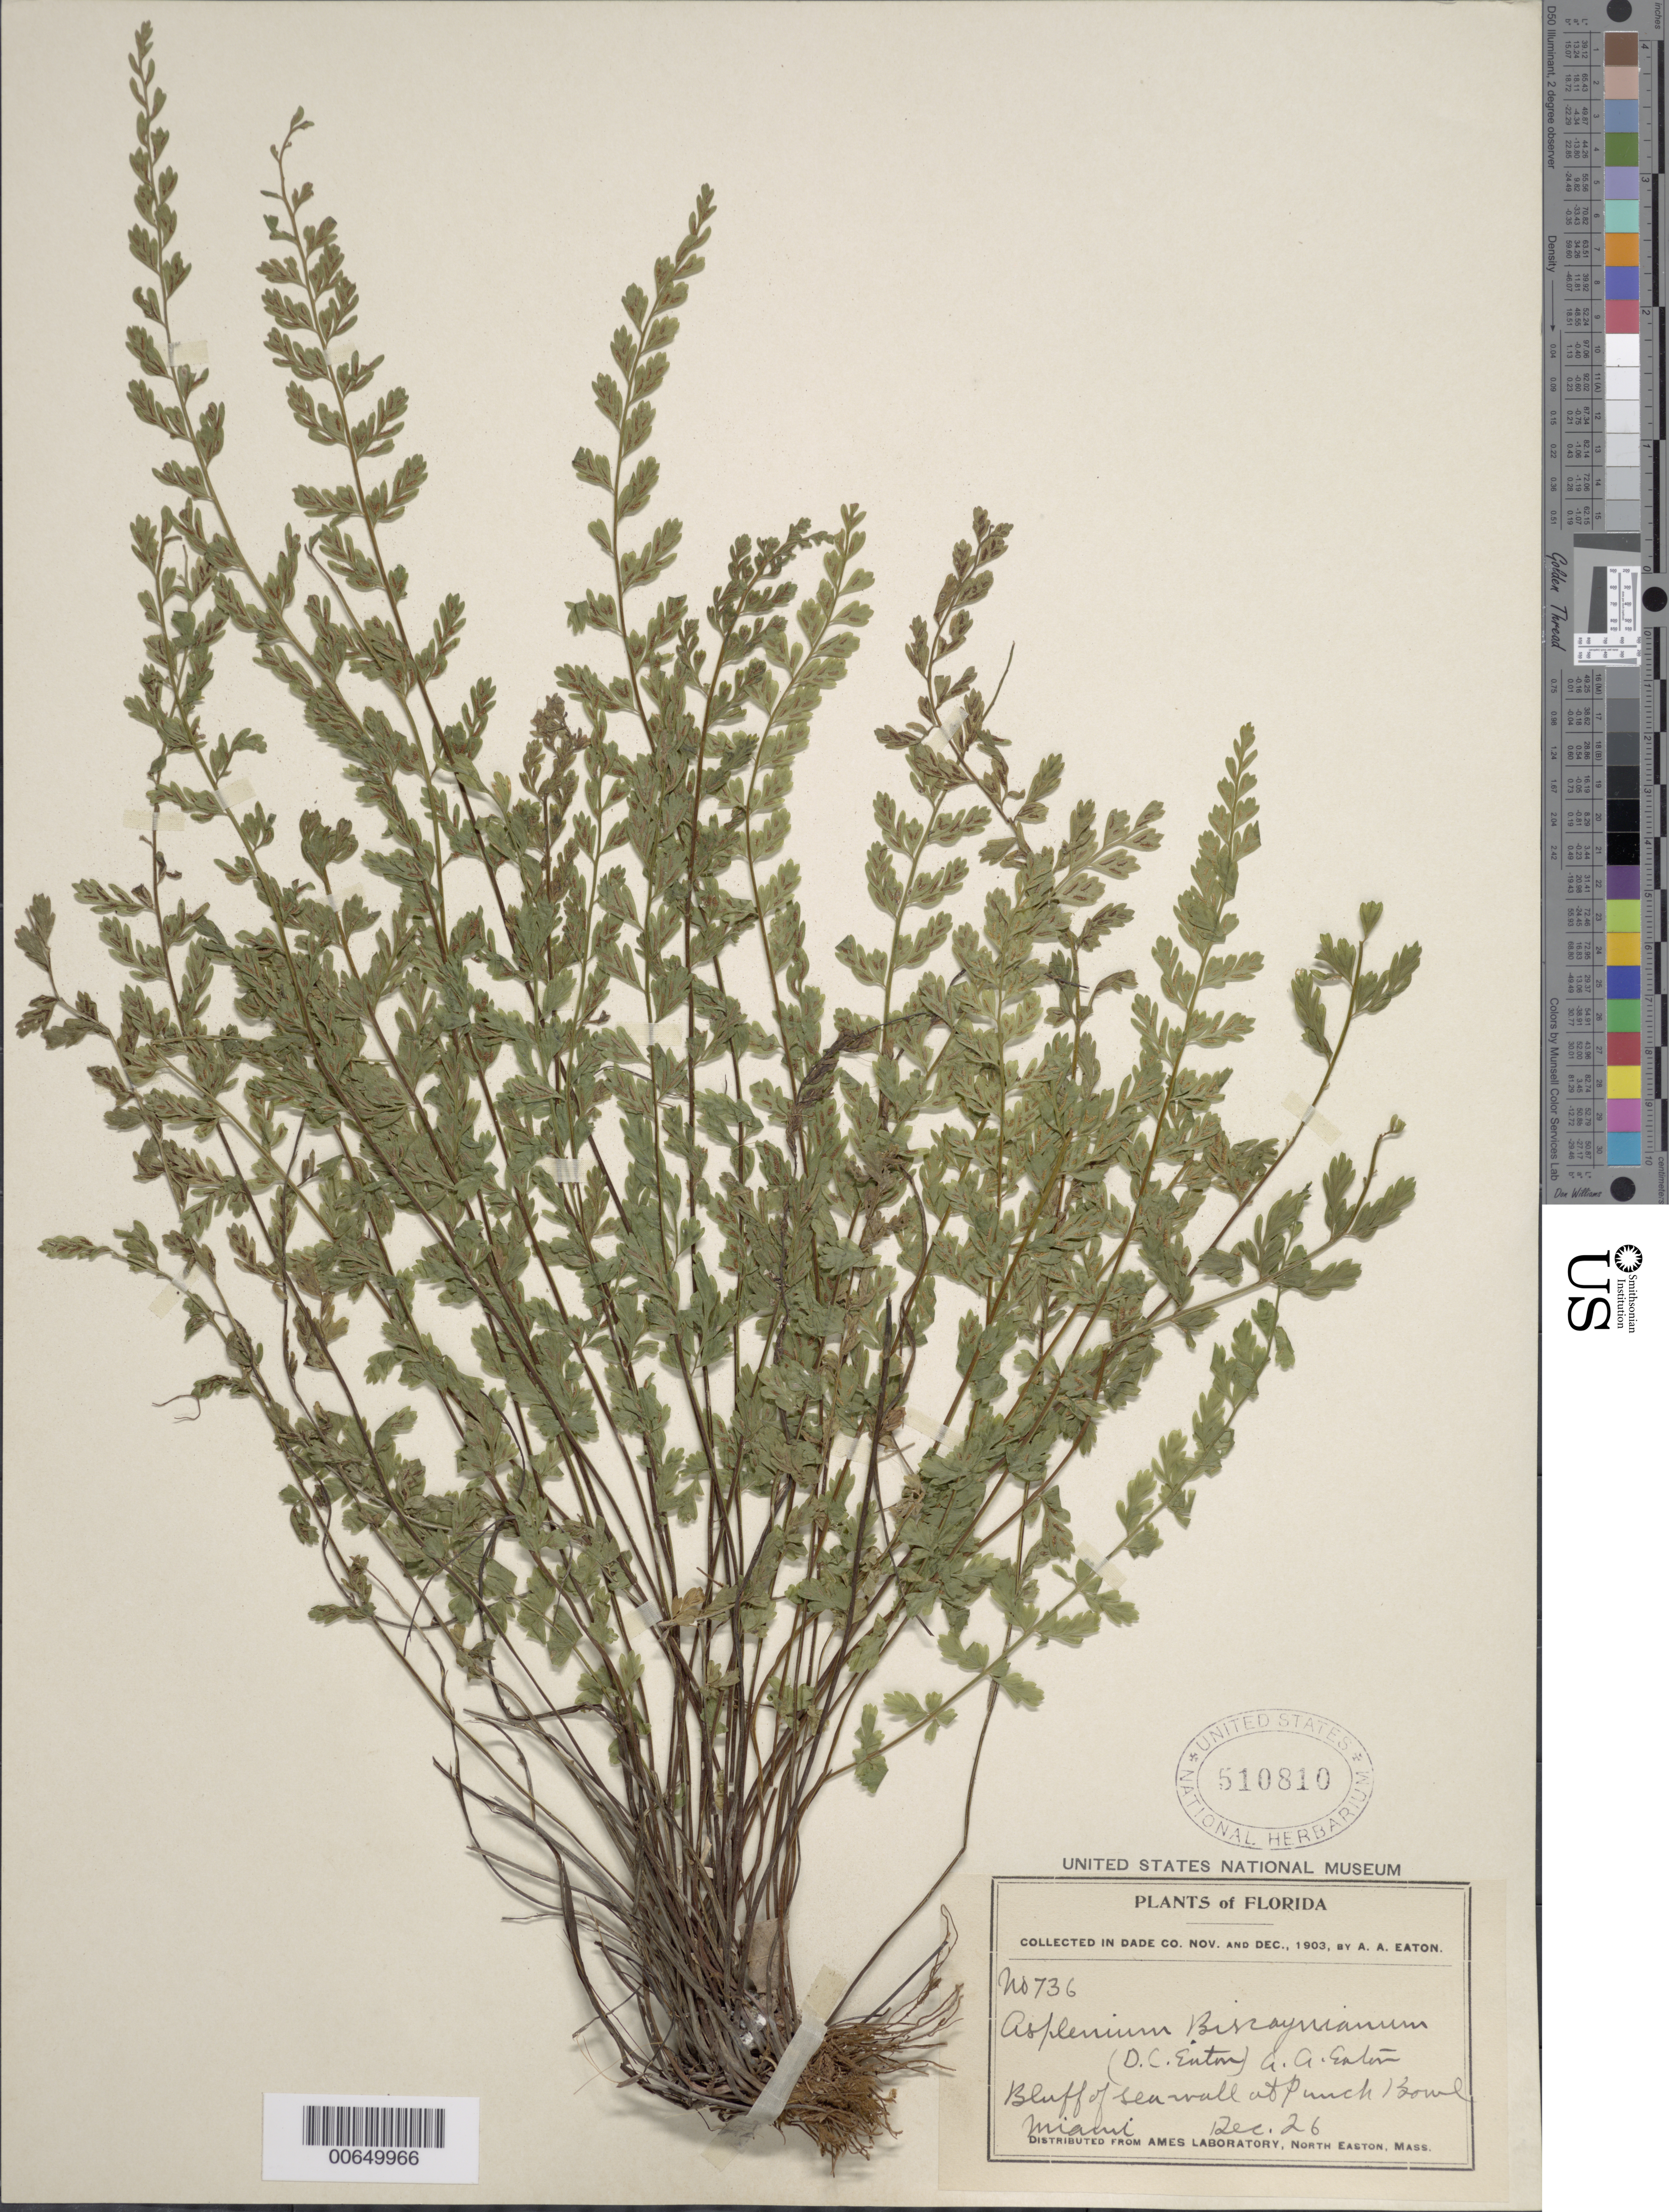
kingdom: Plantae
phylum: Tracheophyta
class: Polypodiopsida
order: Polypodiales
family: Aspleniaceae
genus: Asplenium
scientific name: Asplenium biscayneanum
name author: A.A. Eaton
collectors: A. A. Eaton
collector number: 736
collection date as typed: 26 Dec 1903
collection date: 1903-12-26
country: United States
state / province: Florida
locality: Punch Bowl, Miami.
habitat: Bluff of seawall.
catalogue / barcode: US 510810